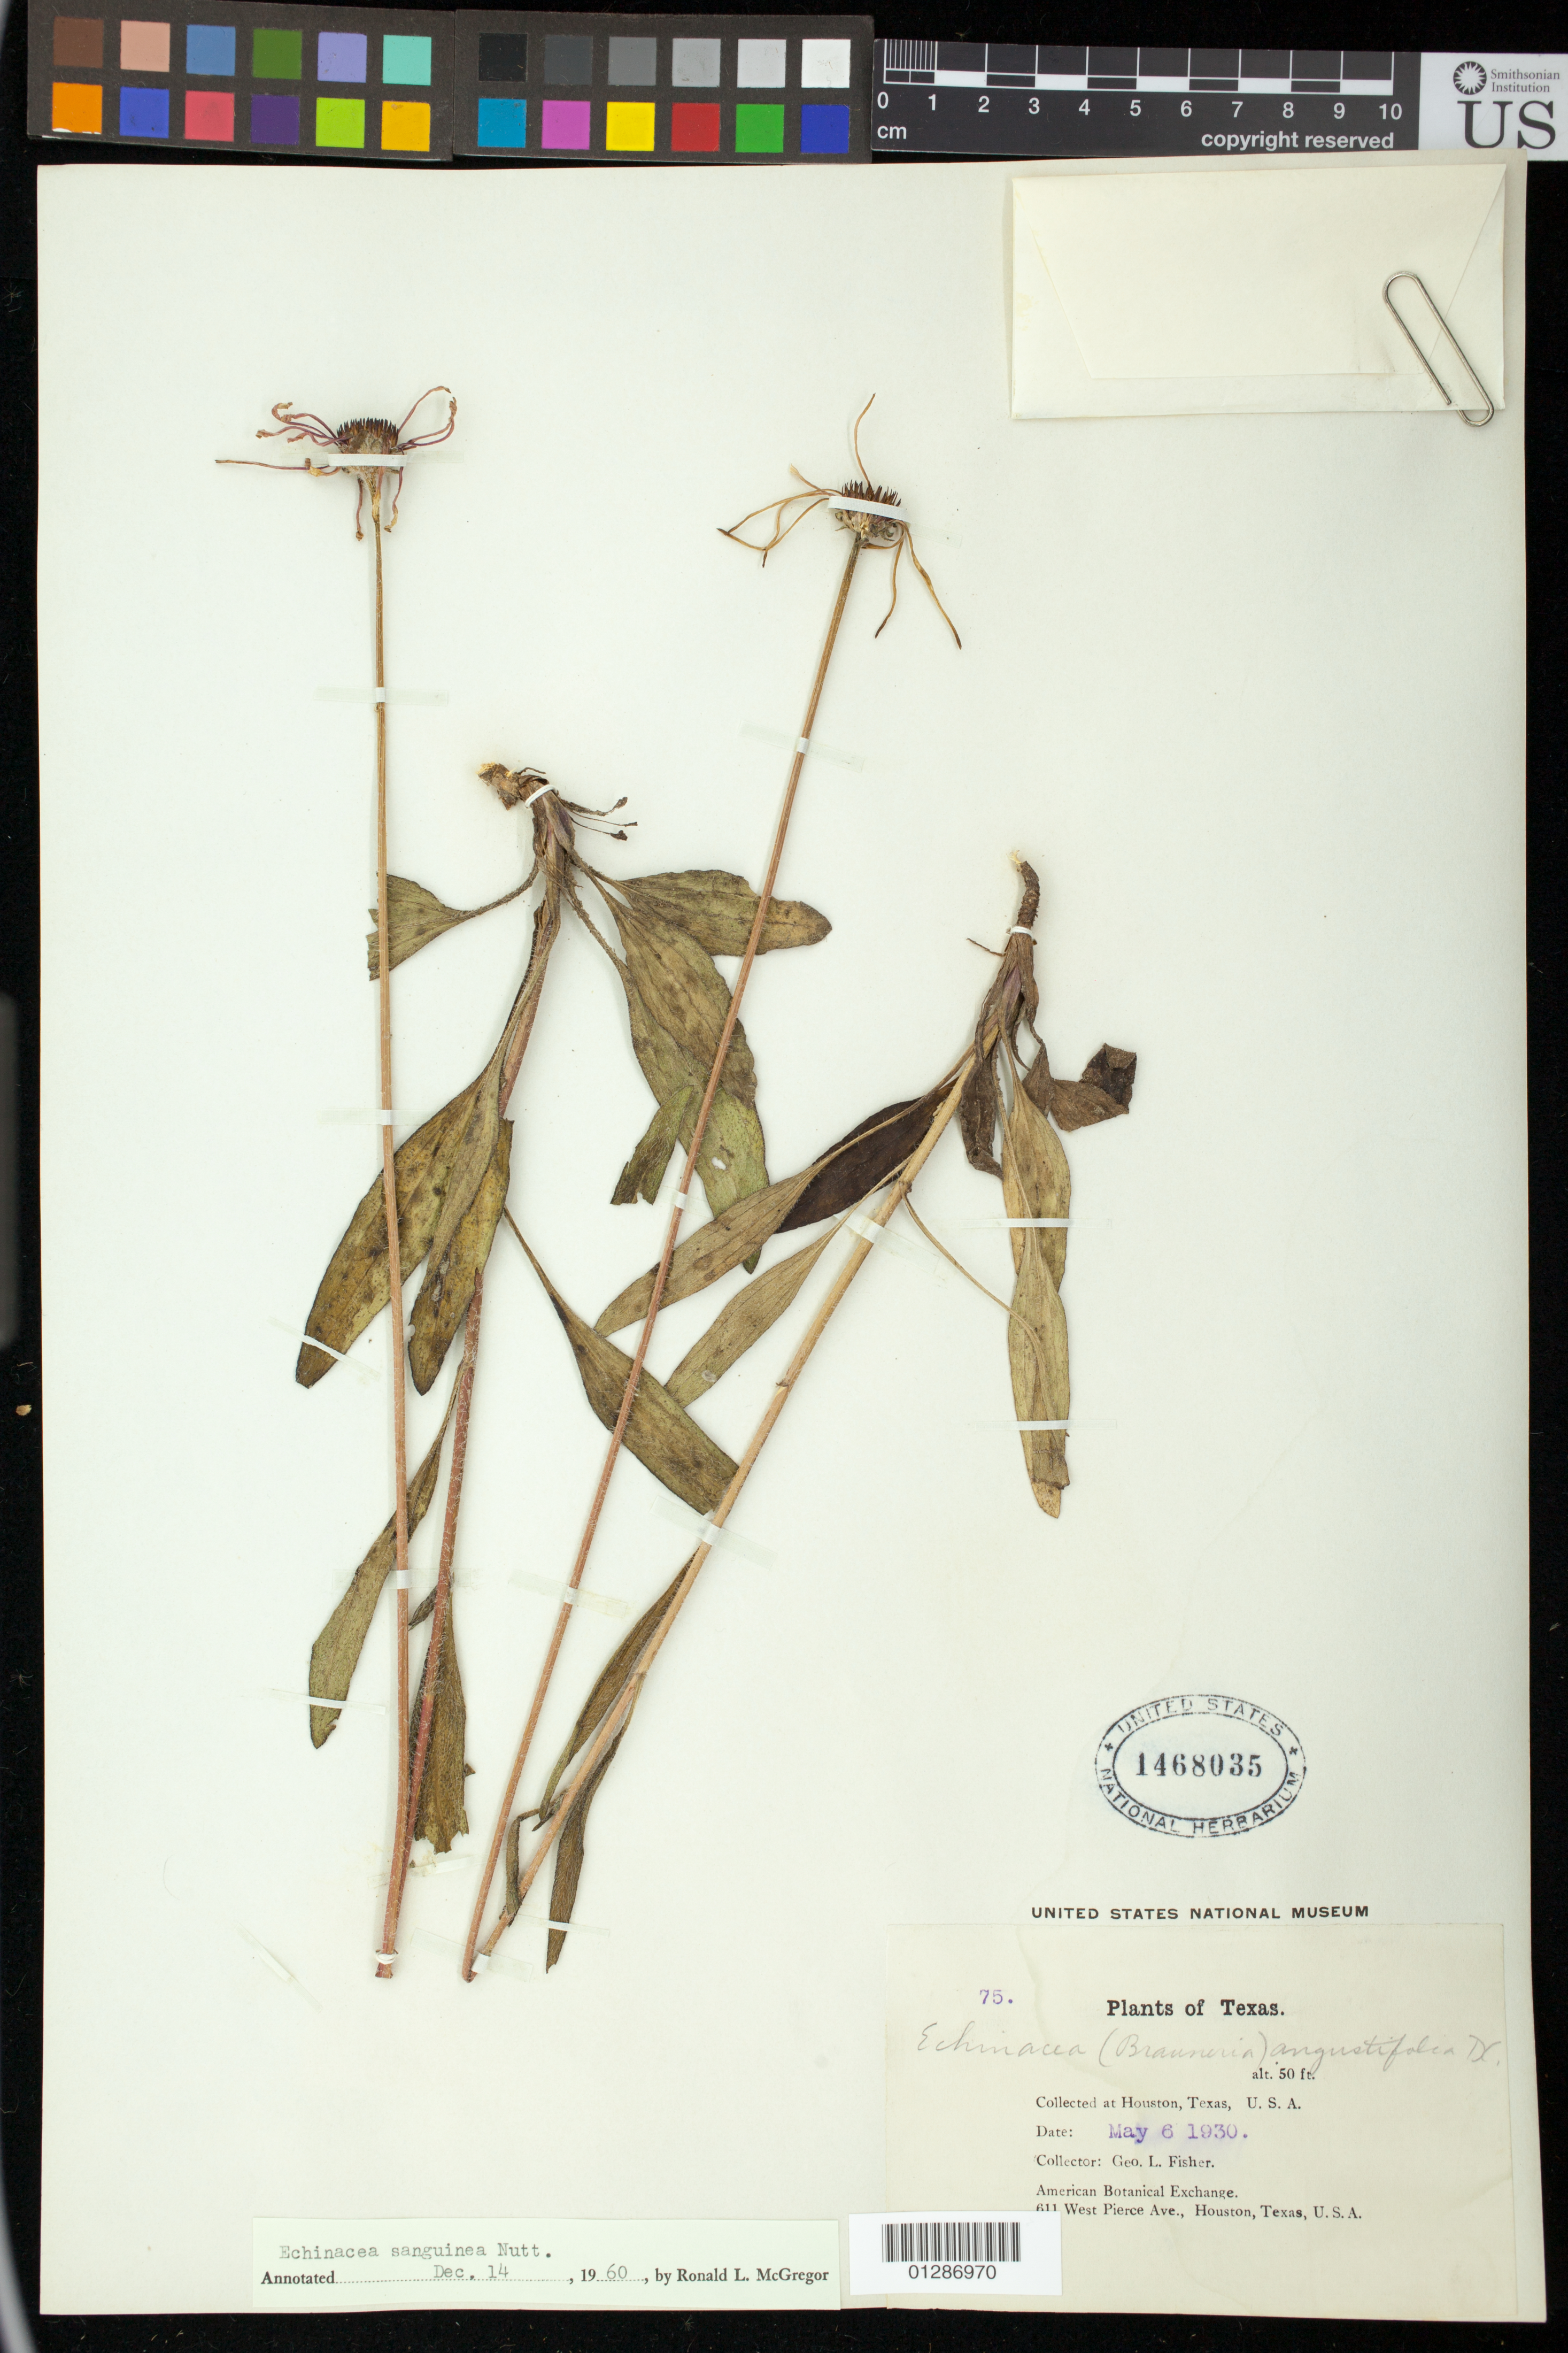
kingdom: Plantae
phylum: Tracheophyta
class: Magnoliopsida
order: Asterales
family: Asteraceae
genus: Echinacea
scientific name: Echinacea angustifolia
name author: DC.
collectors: G. L. Fisher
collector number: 75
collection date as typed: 6 May 1930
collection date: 1930-05-06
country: United States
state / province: Texas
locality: Houston.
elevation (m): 15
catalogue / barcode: US 1468035